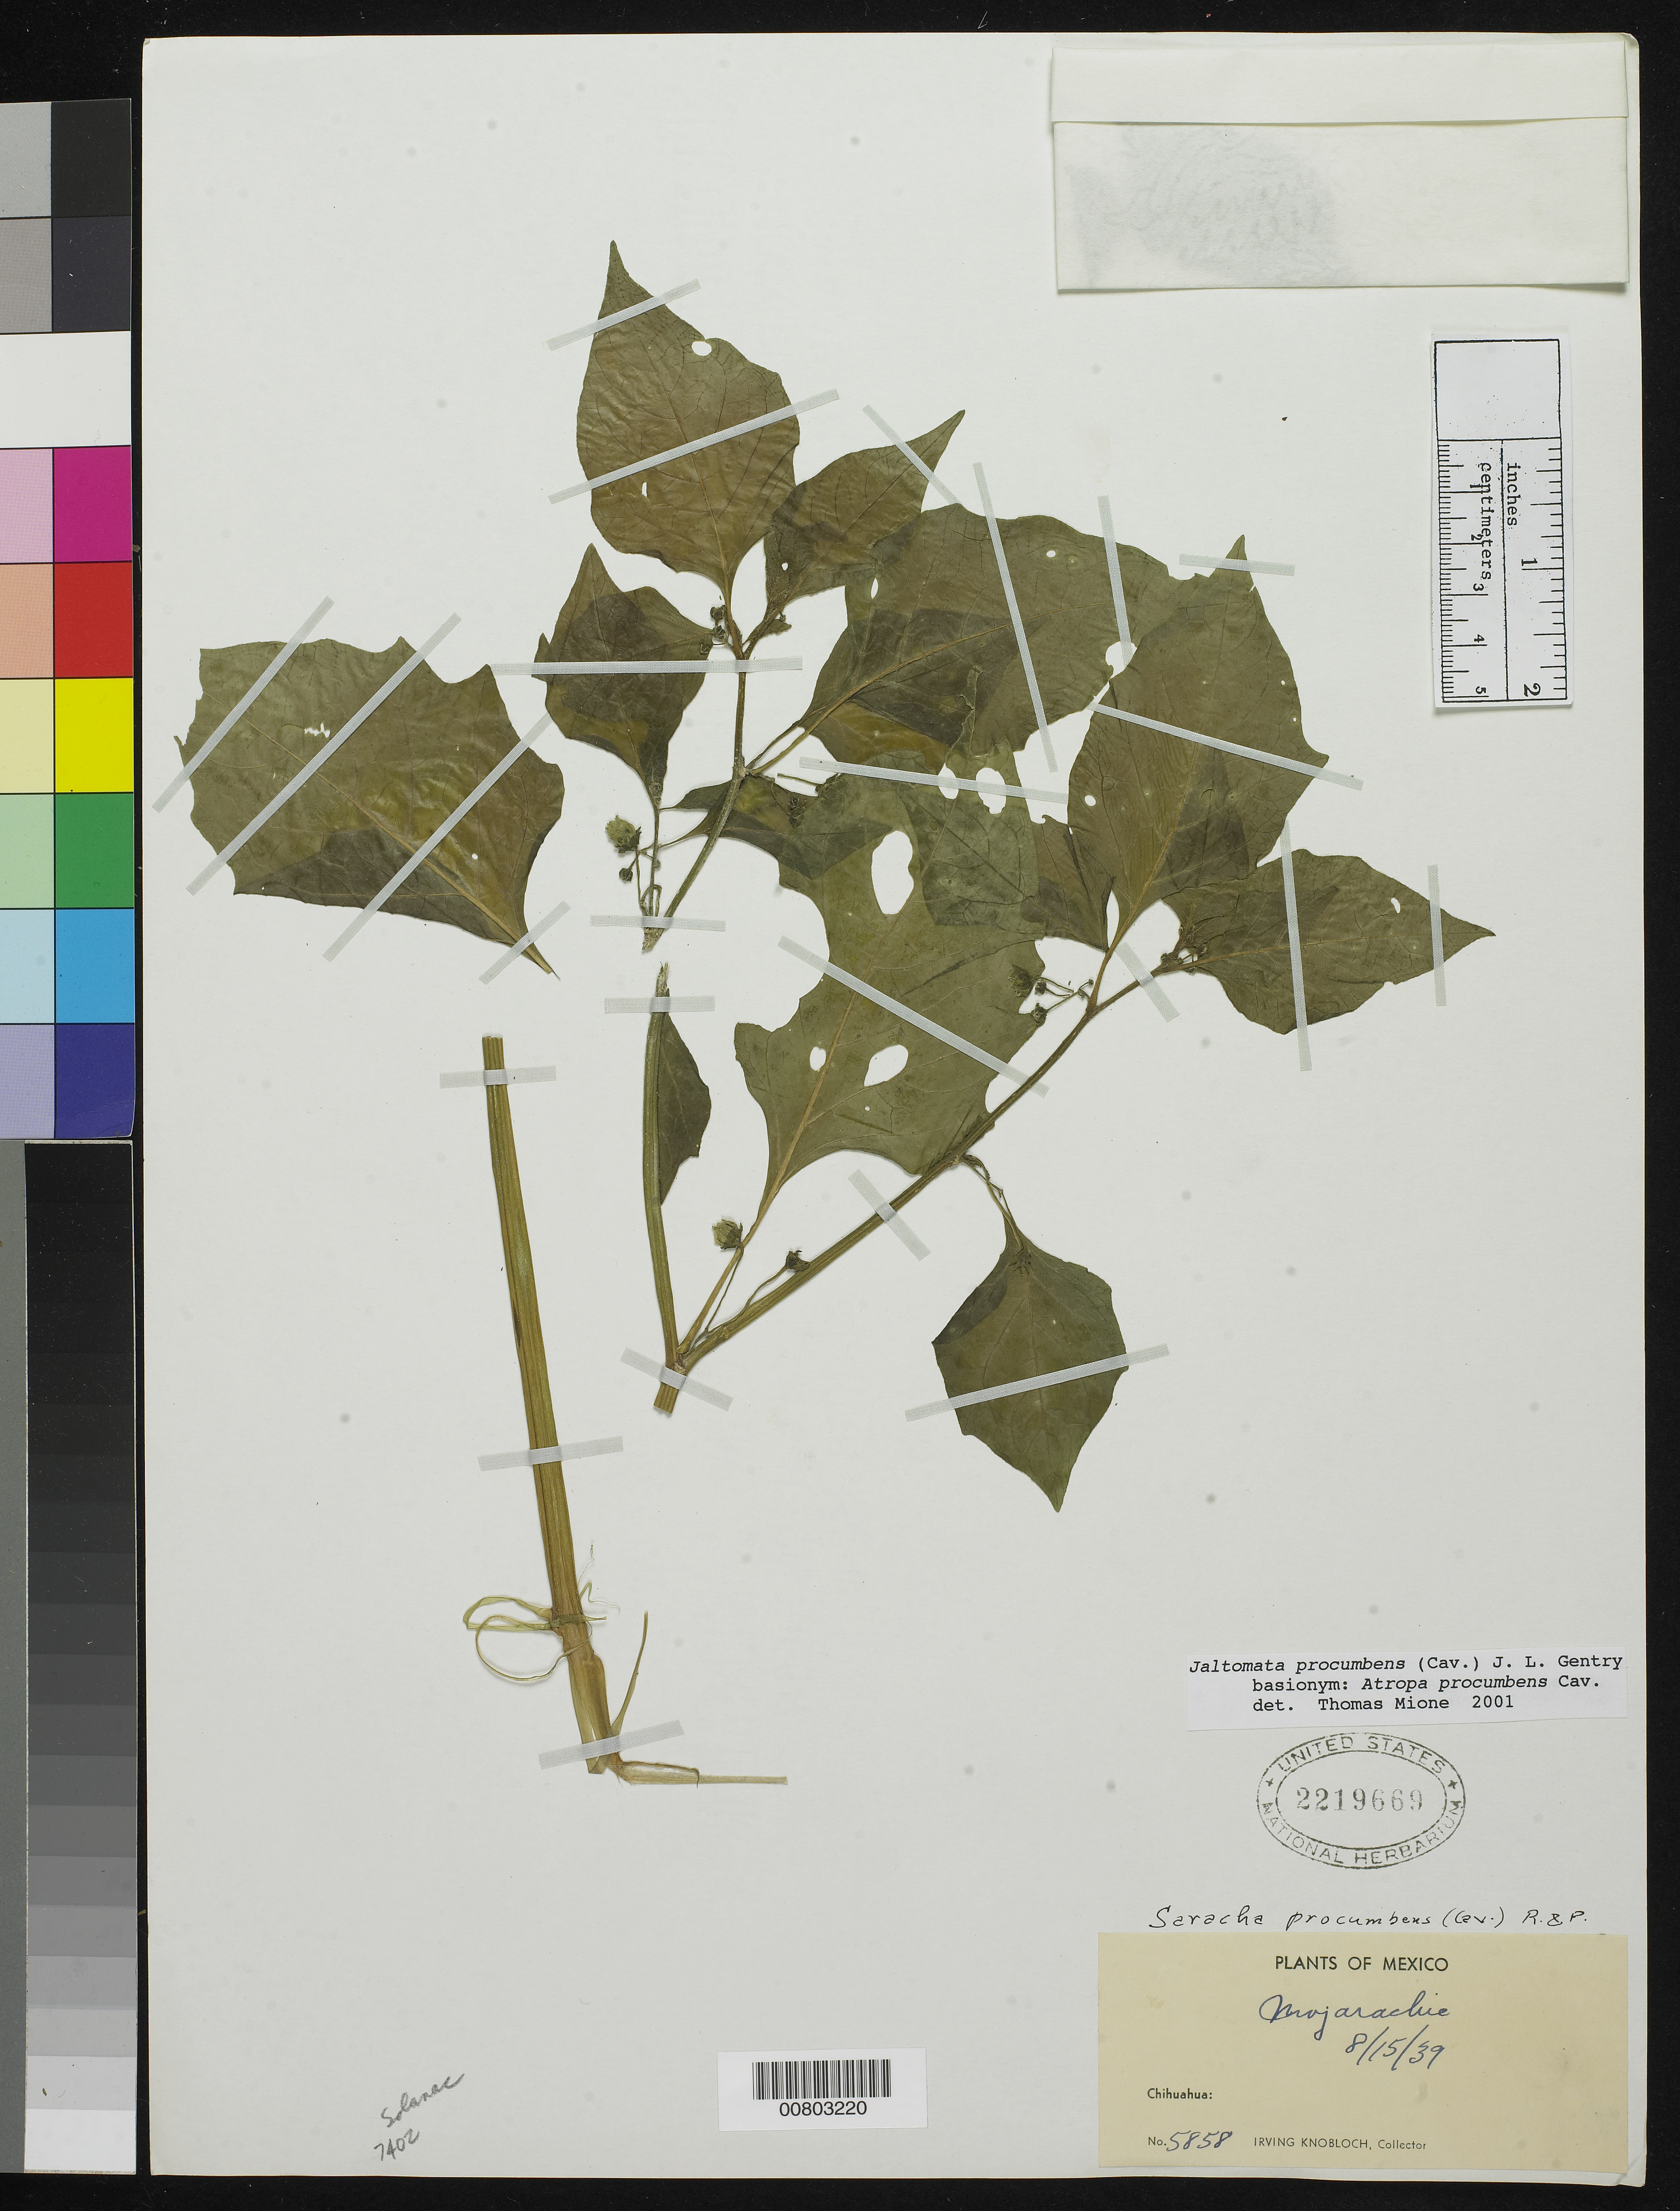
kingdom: Plantae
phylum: Tracheophyta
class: Magnoliopsida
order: Solanales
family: Solanaceae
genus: Jaltomata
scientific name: Jaltomata procumbens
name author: (Cav.) J.L. Gentry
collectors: I. W. Knobloch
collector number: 5858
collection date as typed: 15 Aug 1939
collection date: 1939-08-15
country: Mexico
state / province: Chihuahua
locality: Mojarachic, Chihuahua.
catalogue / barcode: US 2219669